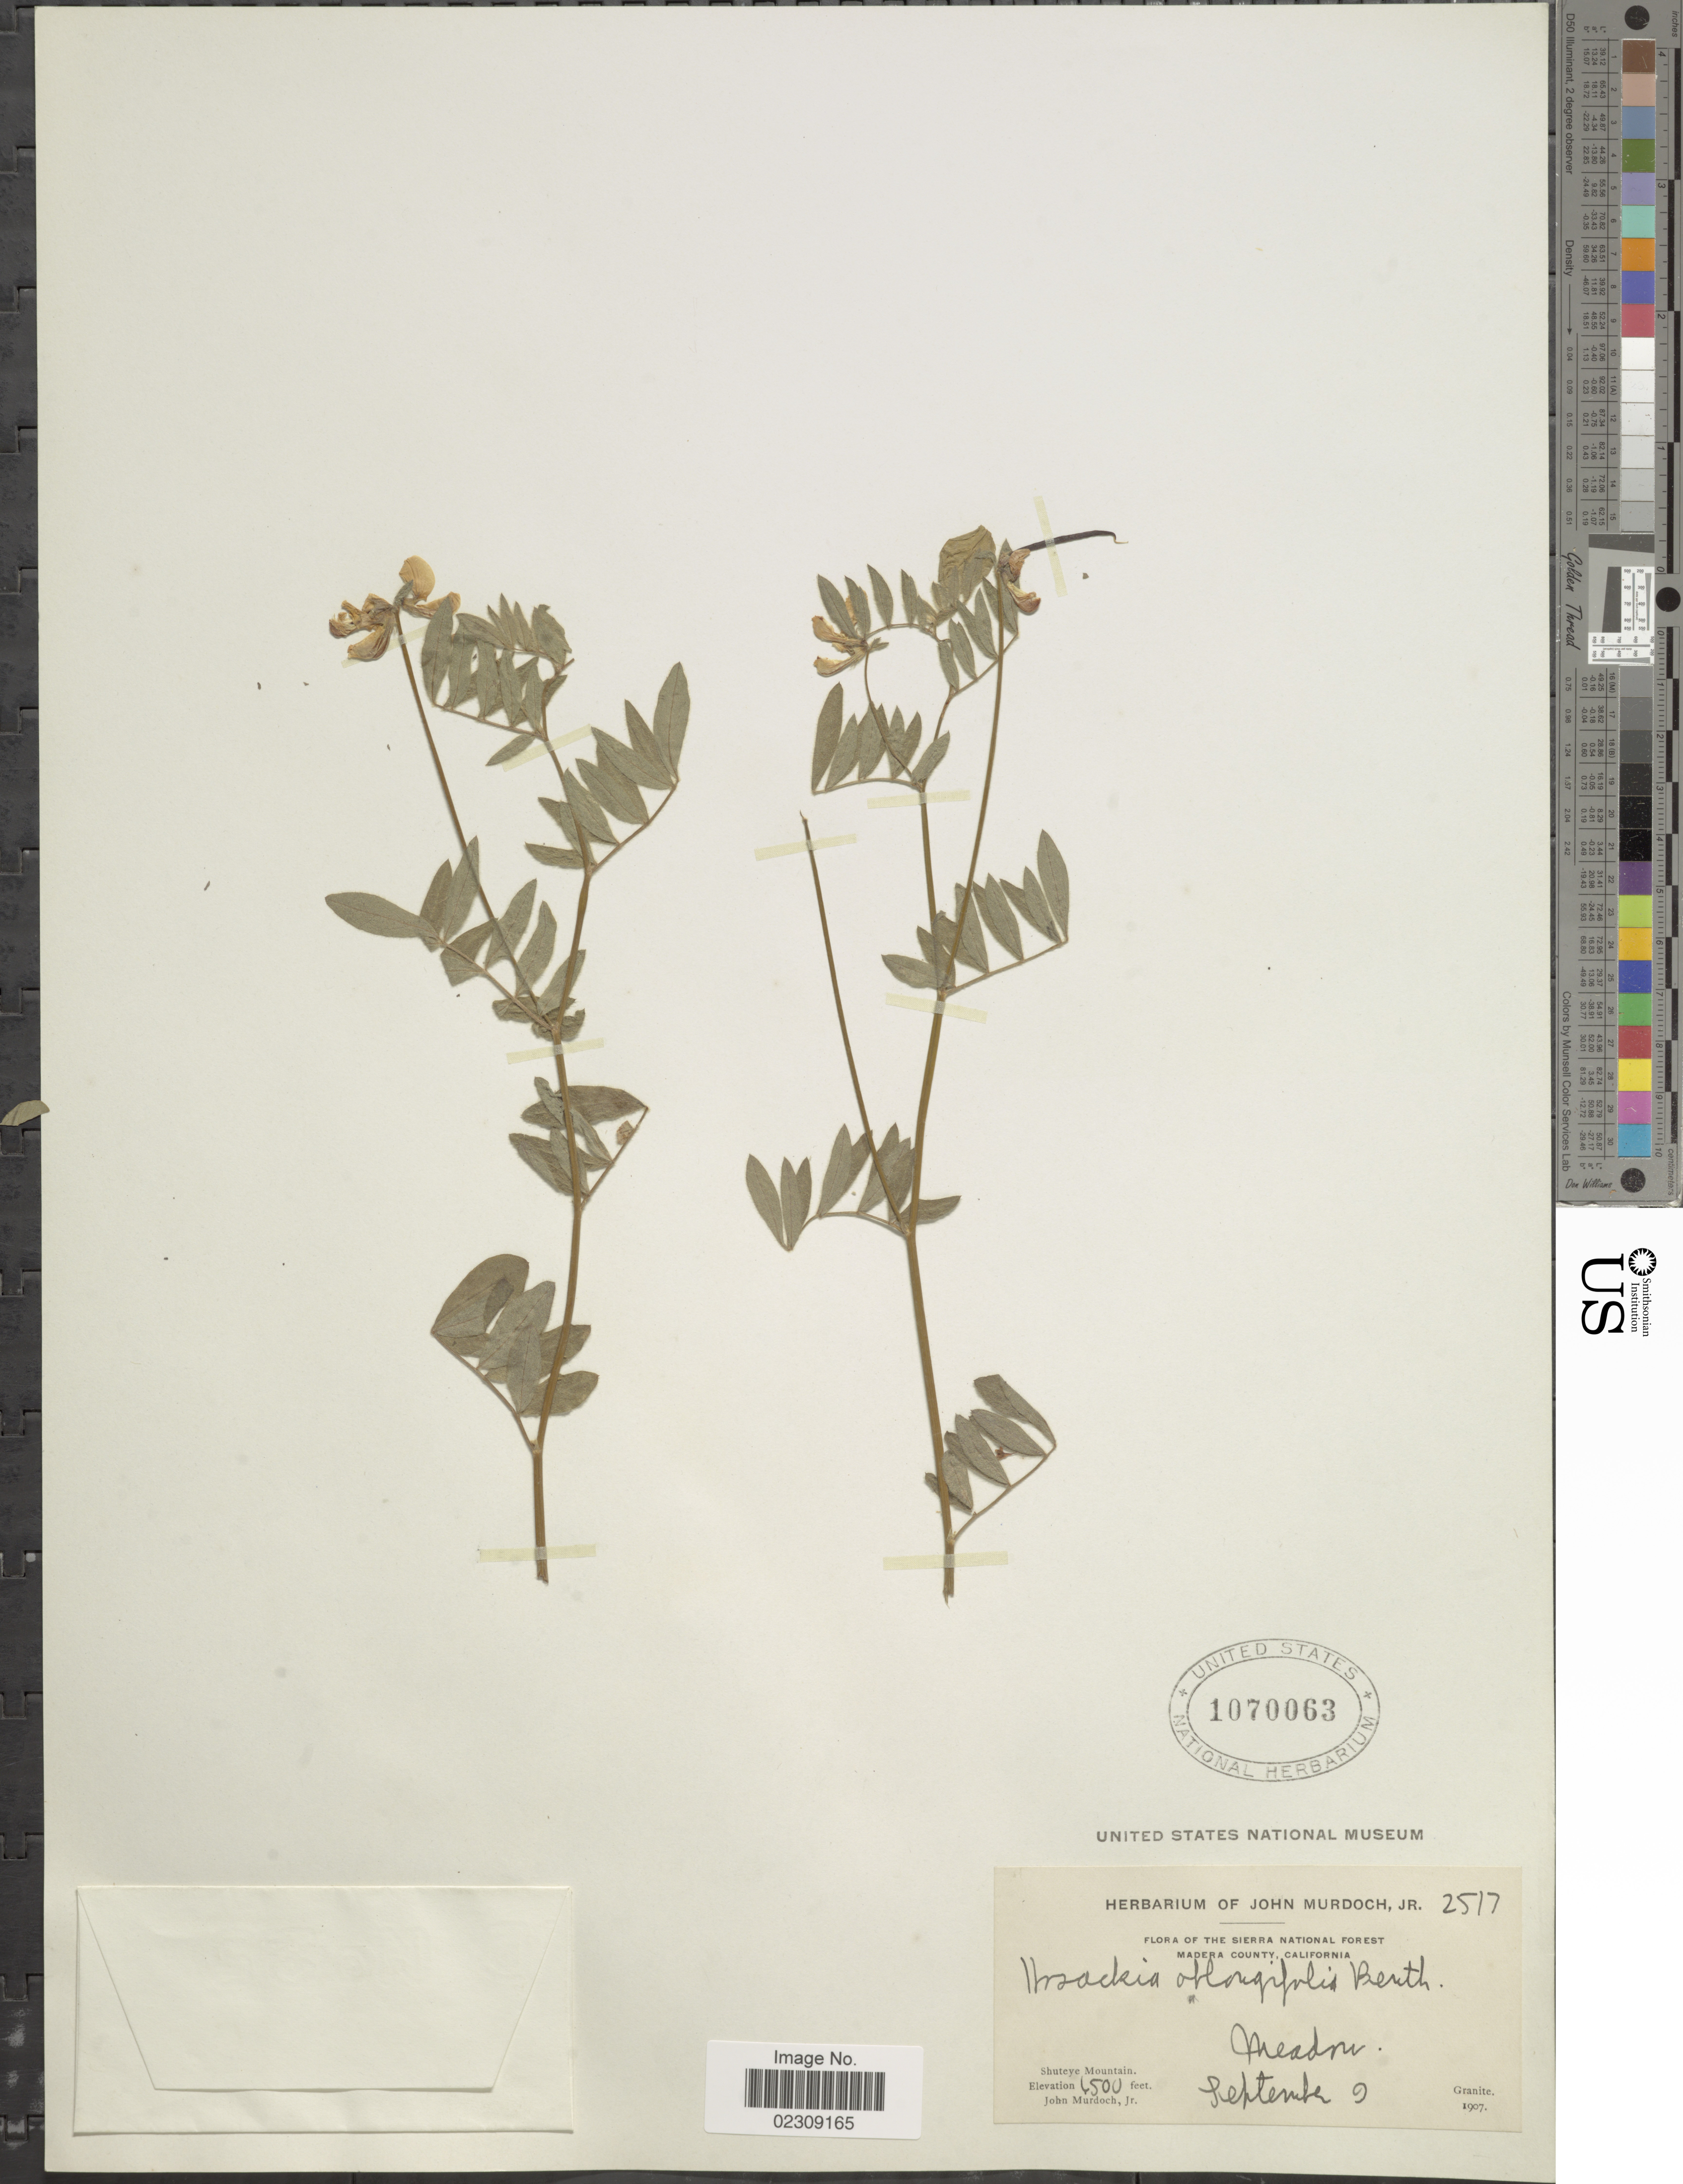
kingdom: Plantae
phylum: Tracheophyta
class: Magnoliopsida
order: Fabales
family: Fabaceae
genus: Hosackia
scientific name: Hosackia oblongifolia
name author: Benth.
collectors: J. Murdoch Jr.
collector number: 2517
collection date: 1907-09-09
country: United States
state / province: California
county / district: Madera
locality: The Sierra National Forest Madera County, Shuteye Mountain, Meadow, Granite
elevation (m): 1981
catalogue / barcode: US 1070063